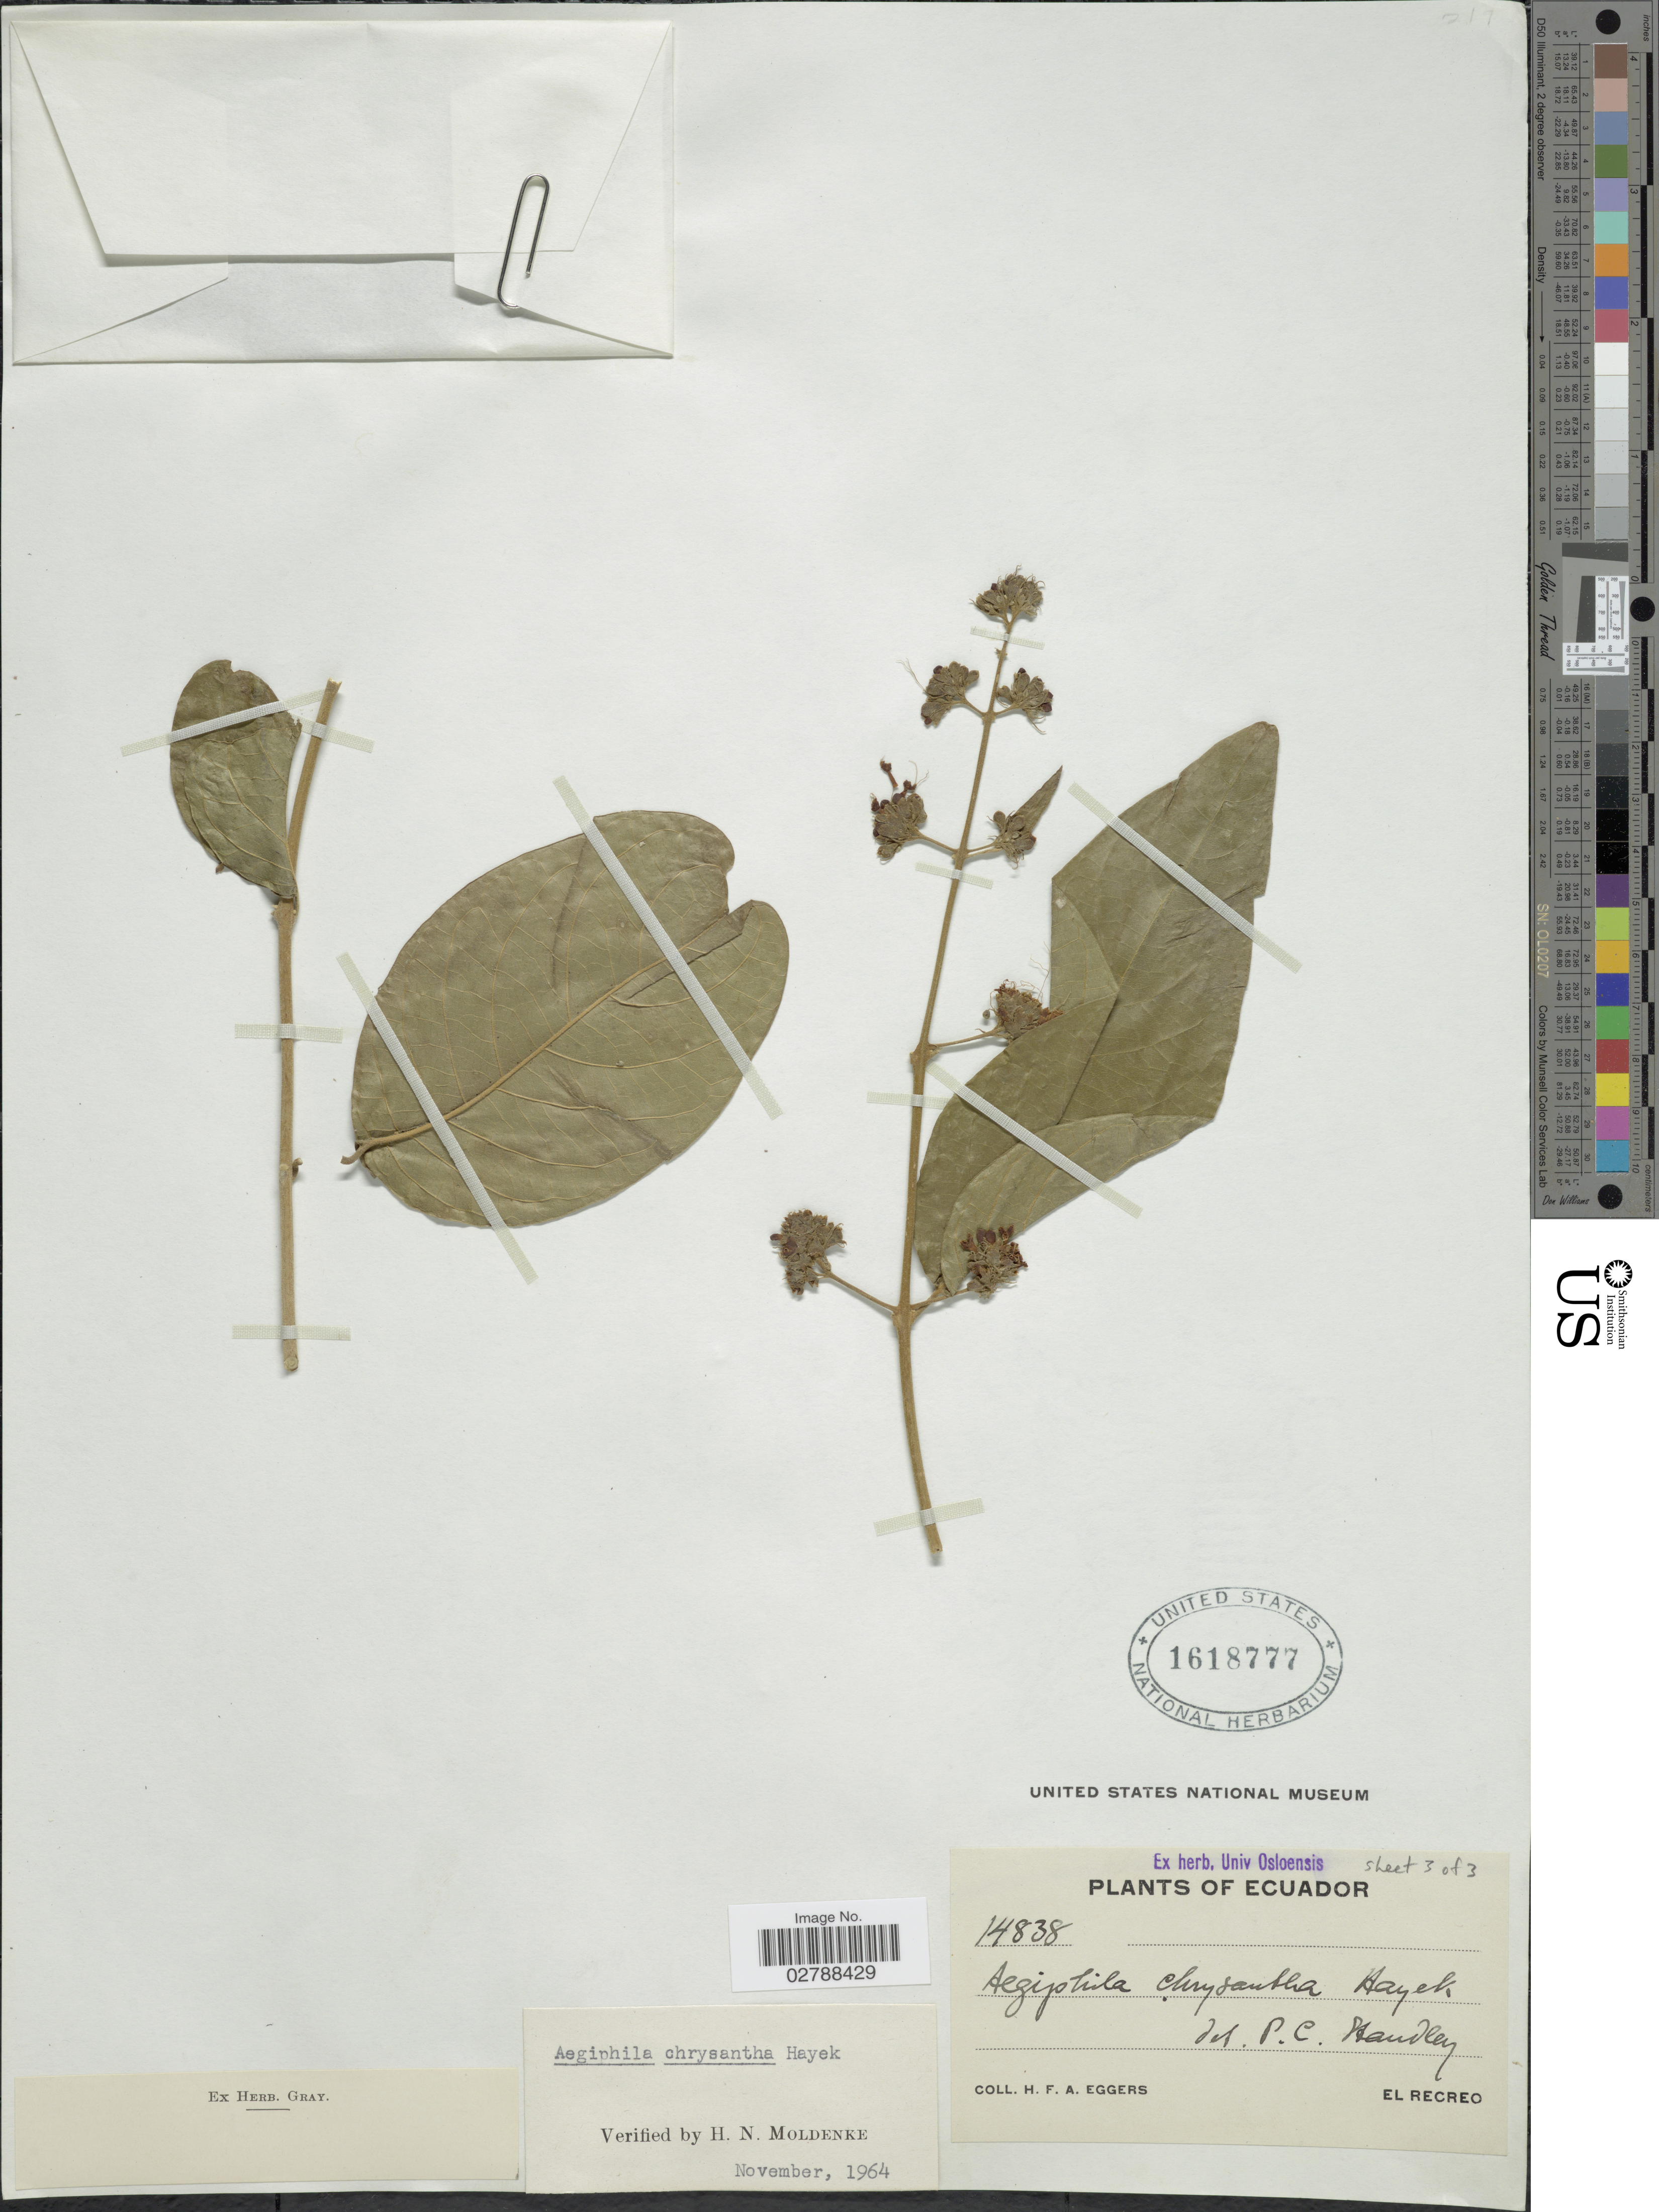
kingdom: Plantae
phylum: Tracheophyta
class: Magnoliopsida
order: Lamiales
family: Lamiaceae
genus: Aegiphila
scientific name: Aegiphila chrysantha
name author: Hayek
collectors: -. Eggers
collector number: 14838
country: Ecuador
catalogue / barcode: US 1618777